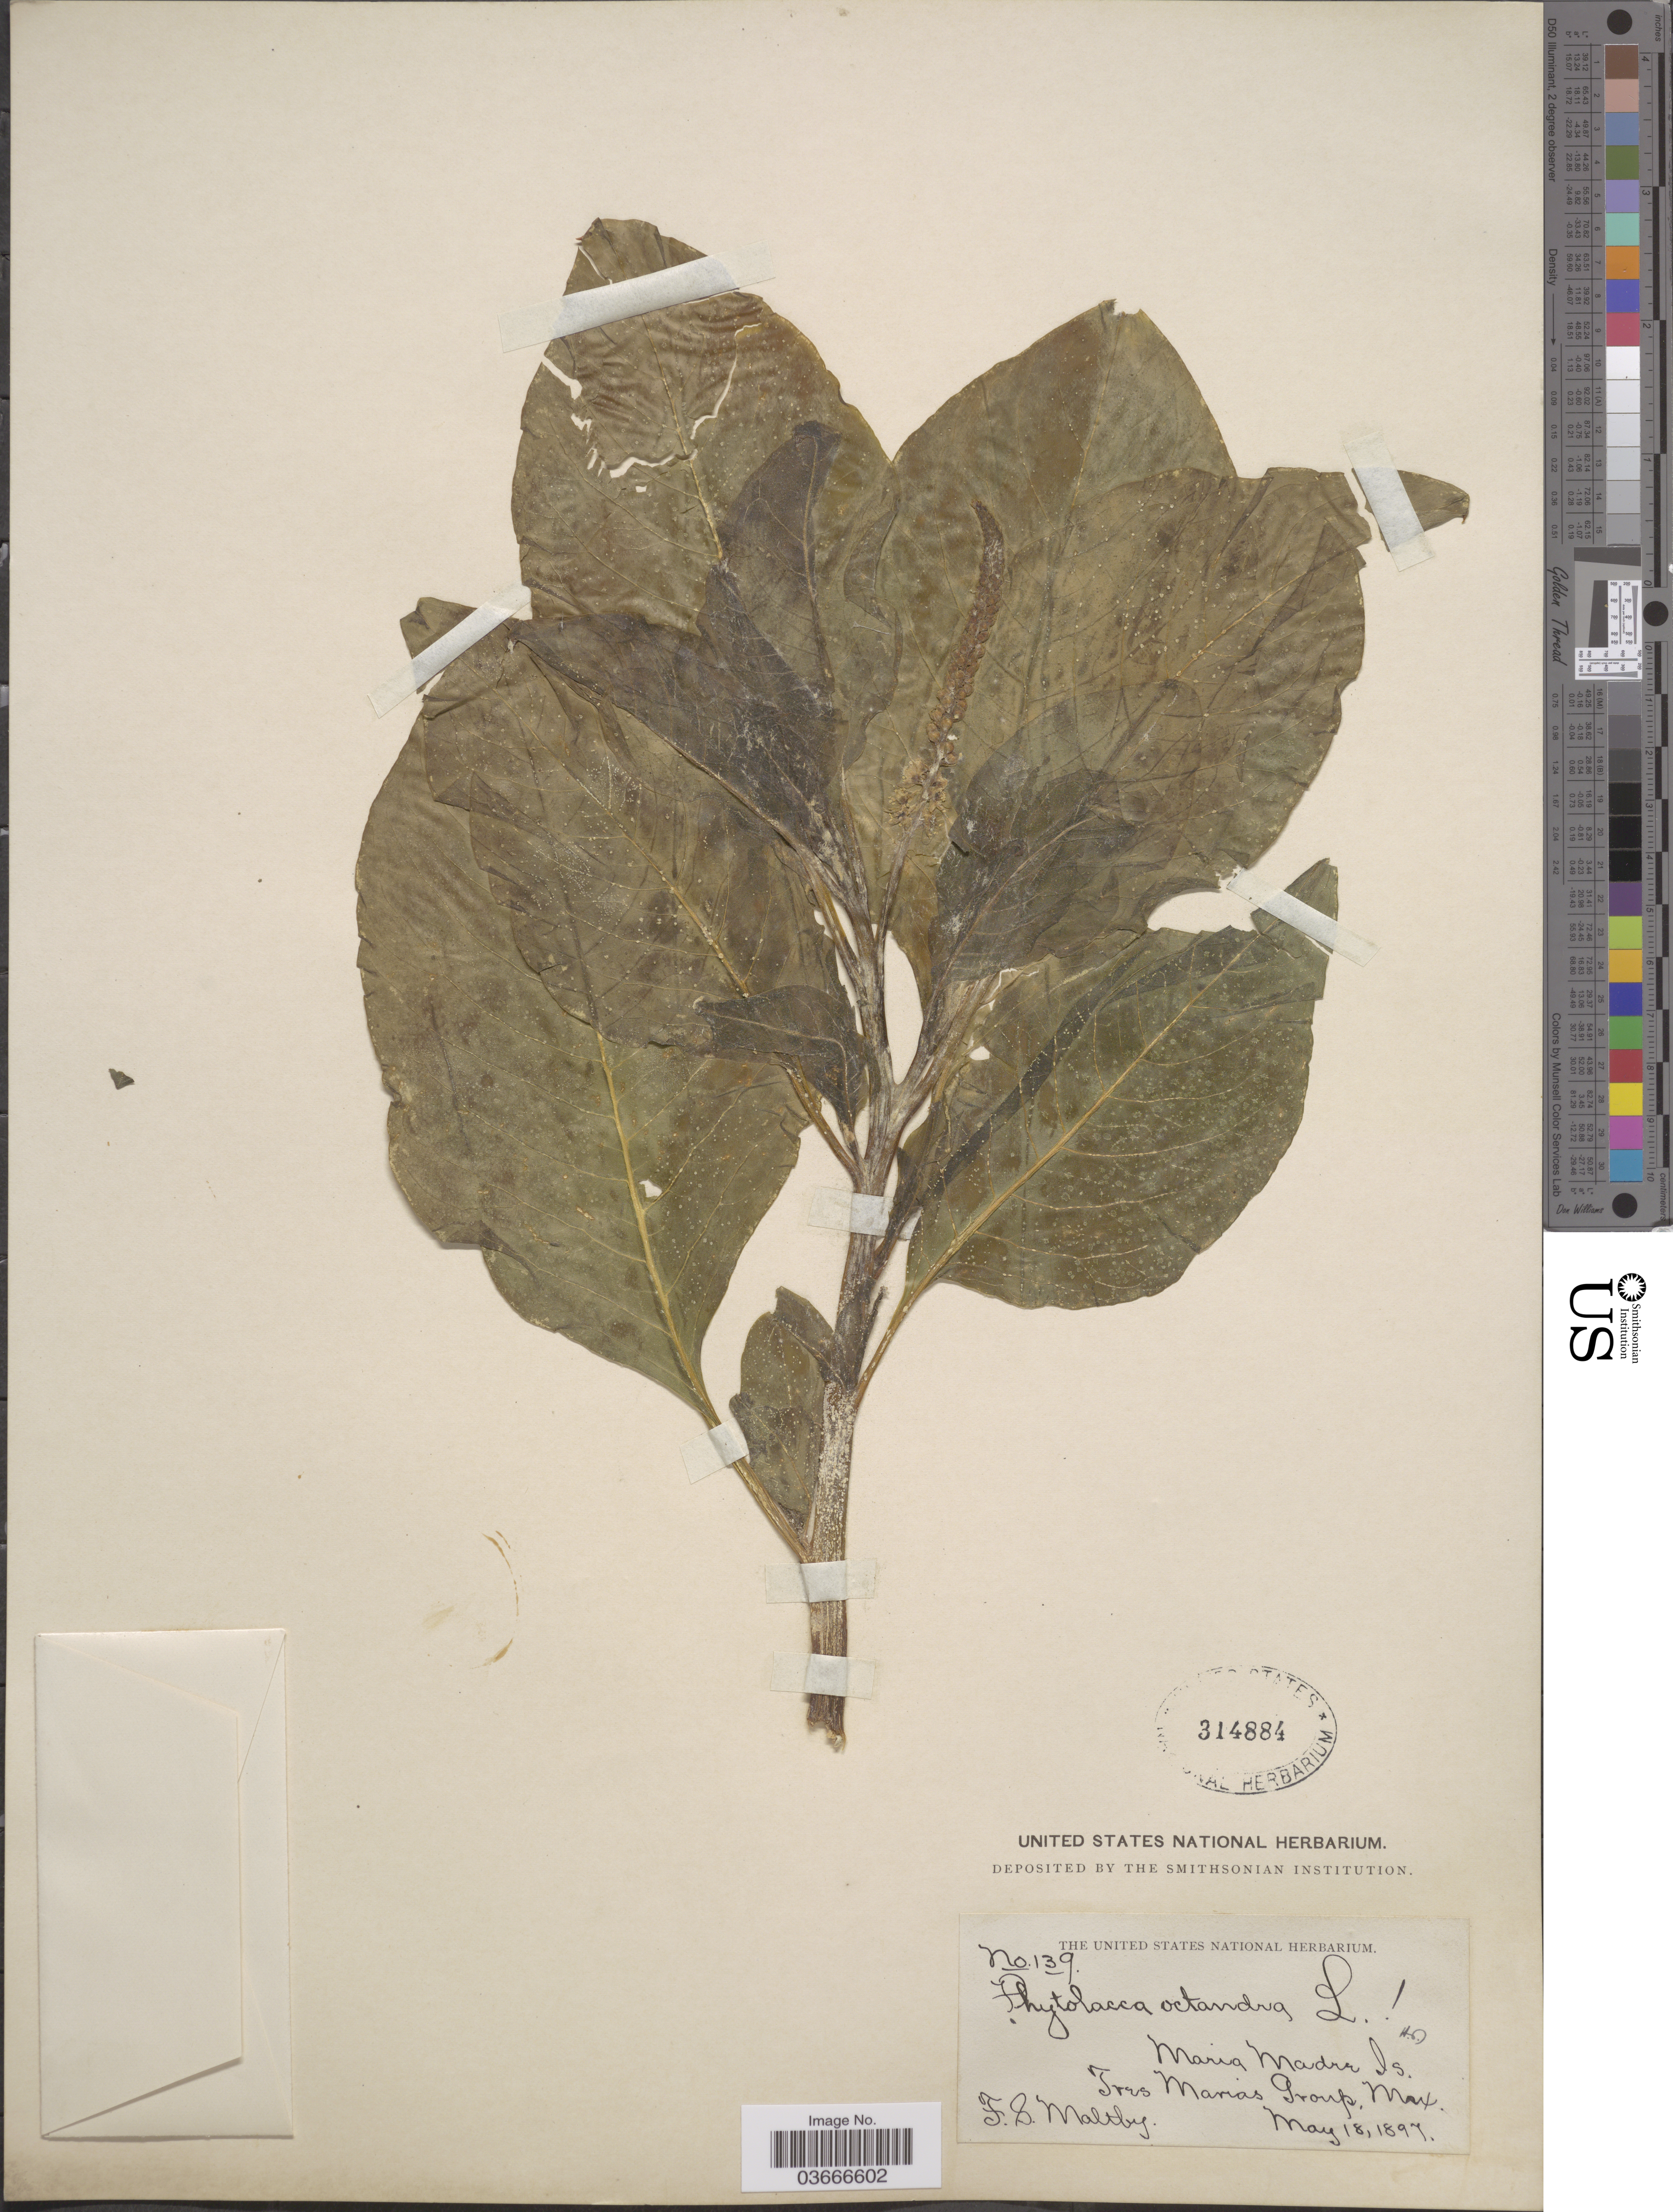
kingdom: Plantae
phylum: Tracheophyta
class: Magnoliopsida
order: Caryophyllales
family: Phytolaccaceae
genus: Phytolacca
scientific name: Phytolacca octandra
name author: L.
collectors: F. S. Maltby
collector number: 139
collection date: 1897-05-18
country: Mexico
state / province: Nayarit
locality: Maria Madre Is. Tres Marias Group.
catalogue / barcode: US 314884